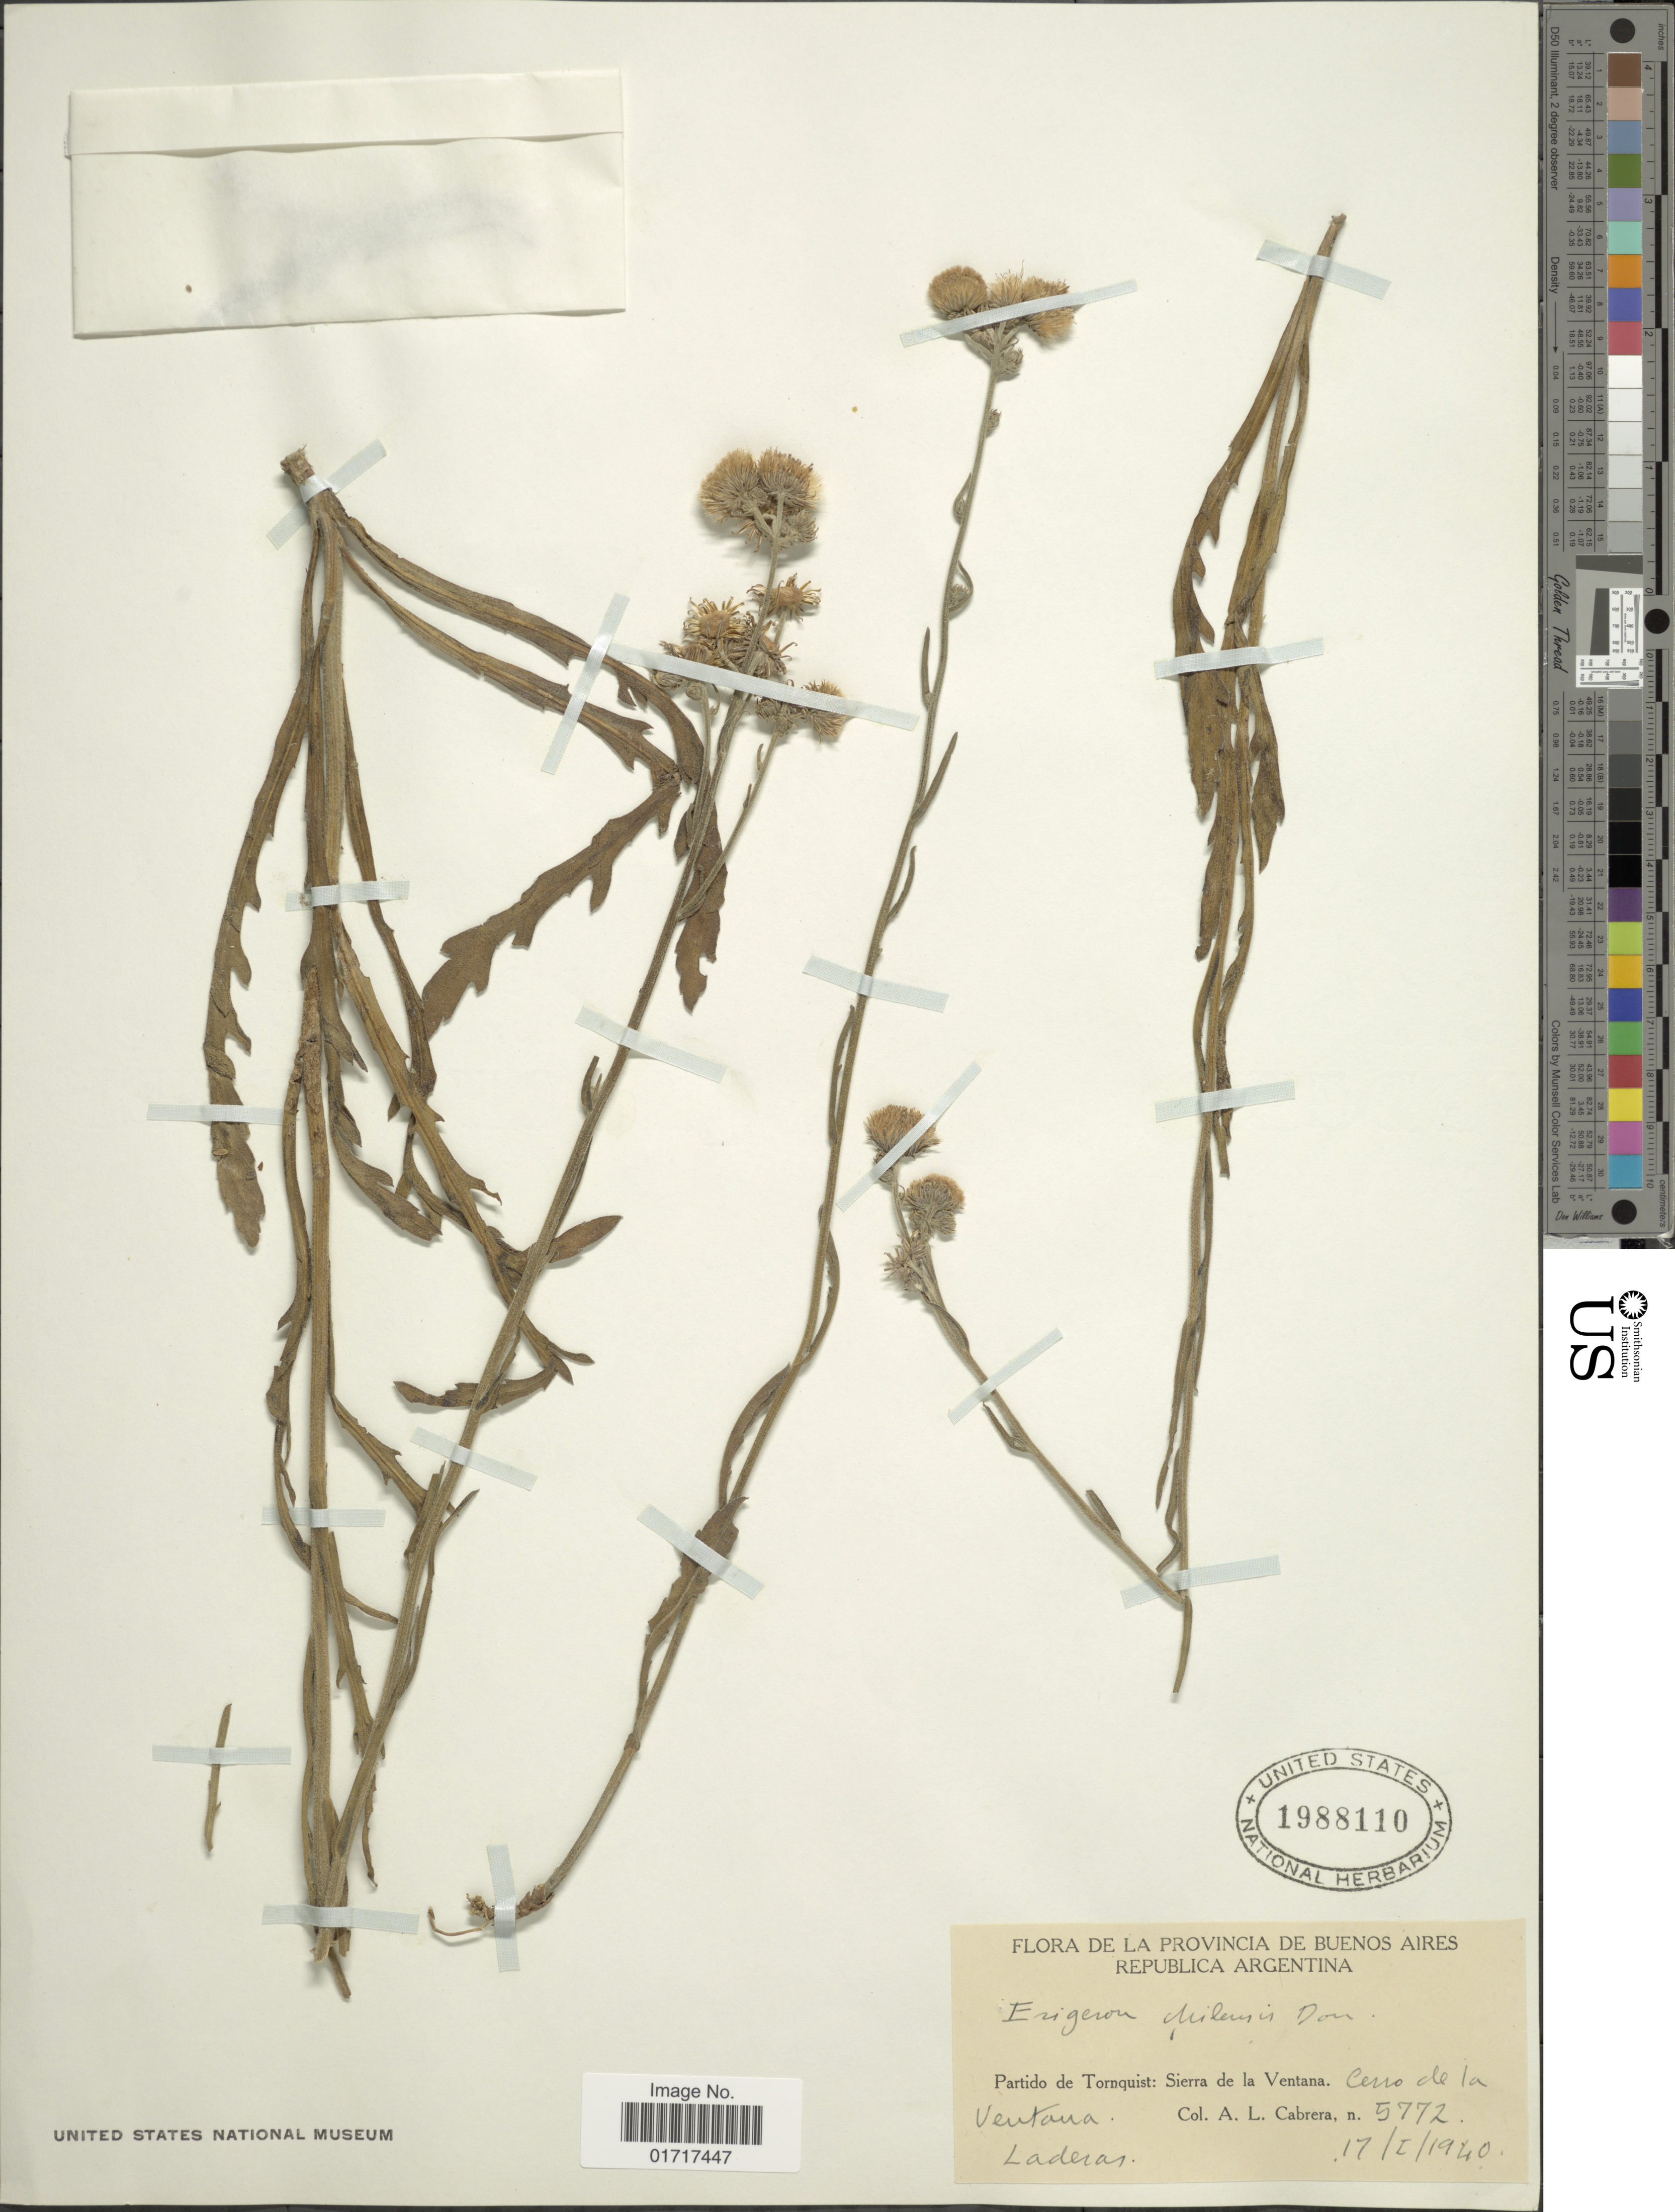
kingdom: Plantae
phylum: Tracheophyta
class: Magnoliopsida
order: Asterales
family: Asteraceae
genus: Conyza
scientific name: Conyza primulaefolia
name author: (Lam.) Cuatrec. & Lourteig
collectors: A. L. Cabrera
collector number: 5772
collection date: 1940-01-17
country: Argentina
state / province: Buenos Aires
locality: Provincia de Buenos Aires. Partidode de Tornquist: Sierra de la Ventana, Cerro de la Ventana. Laderas.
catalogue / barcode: US 1988110